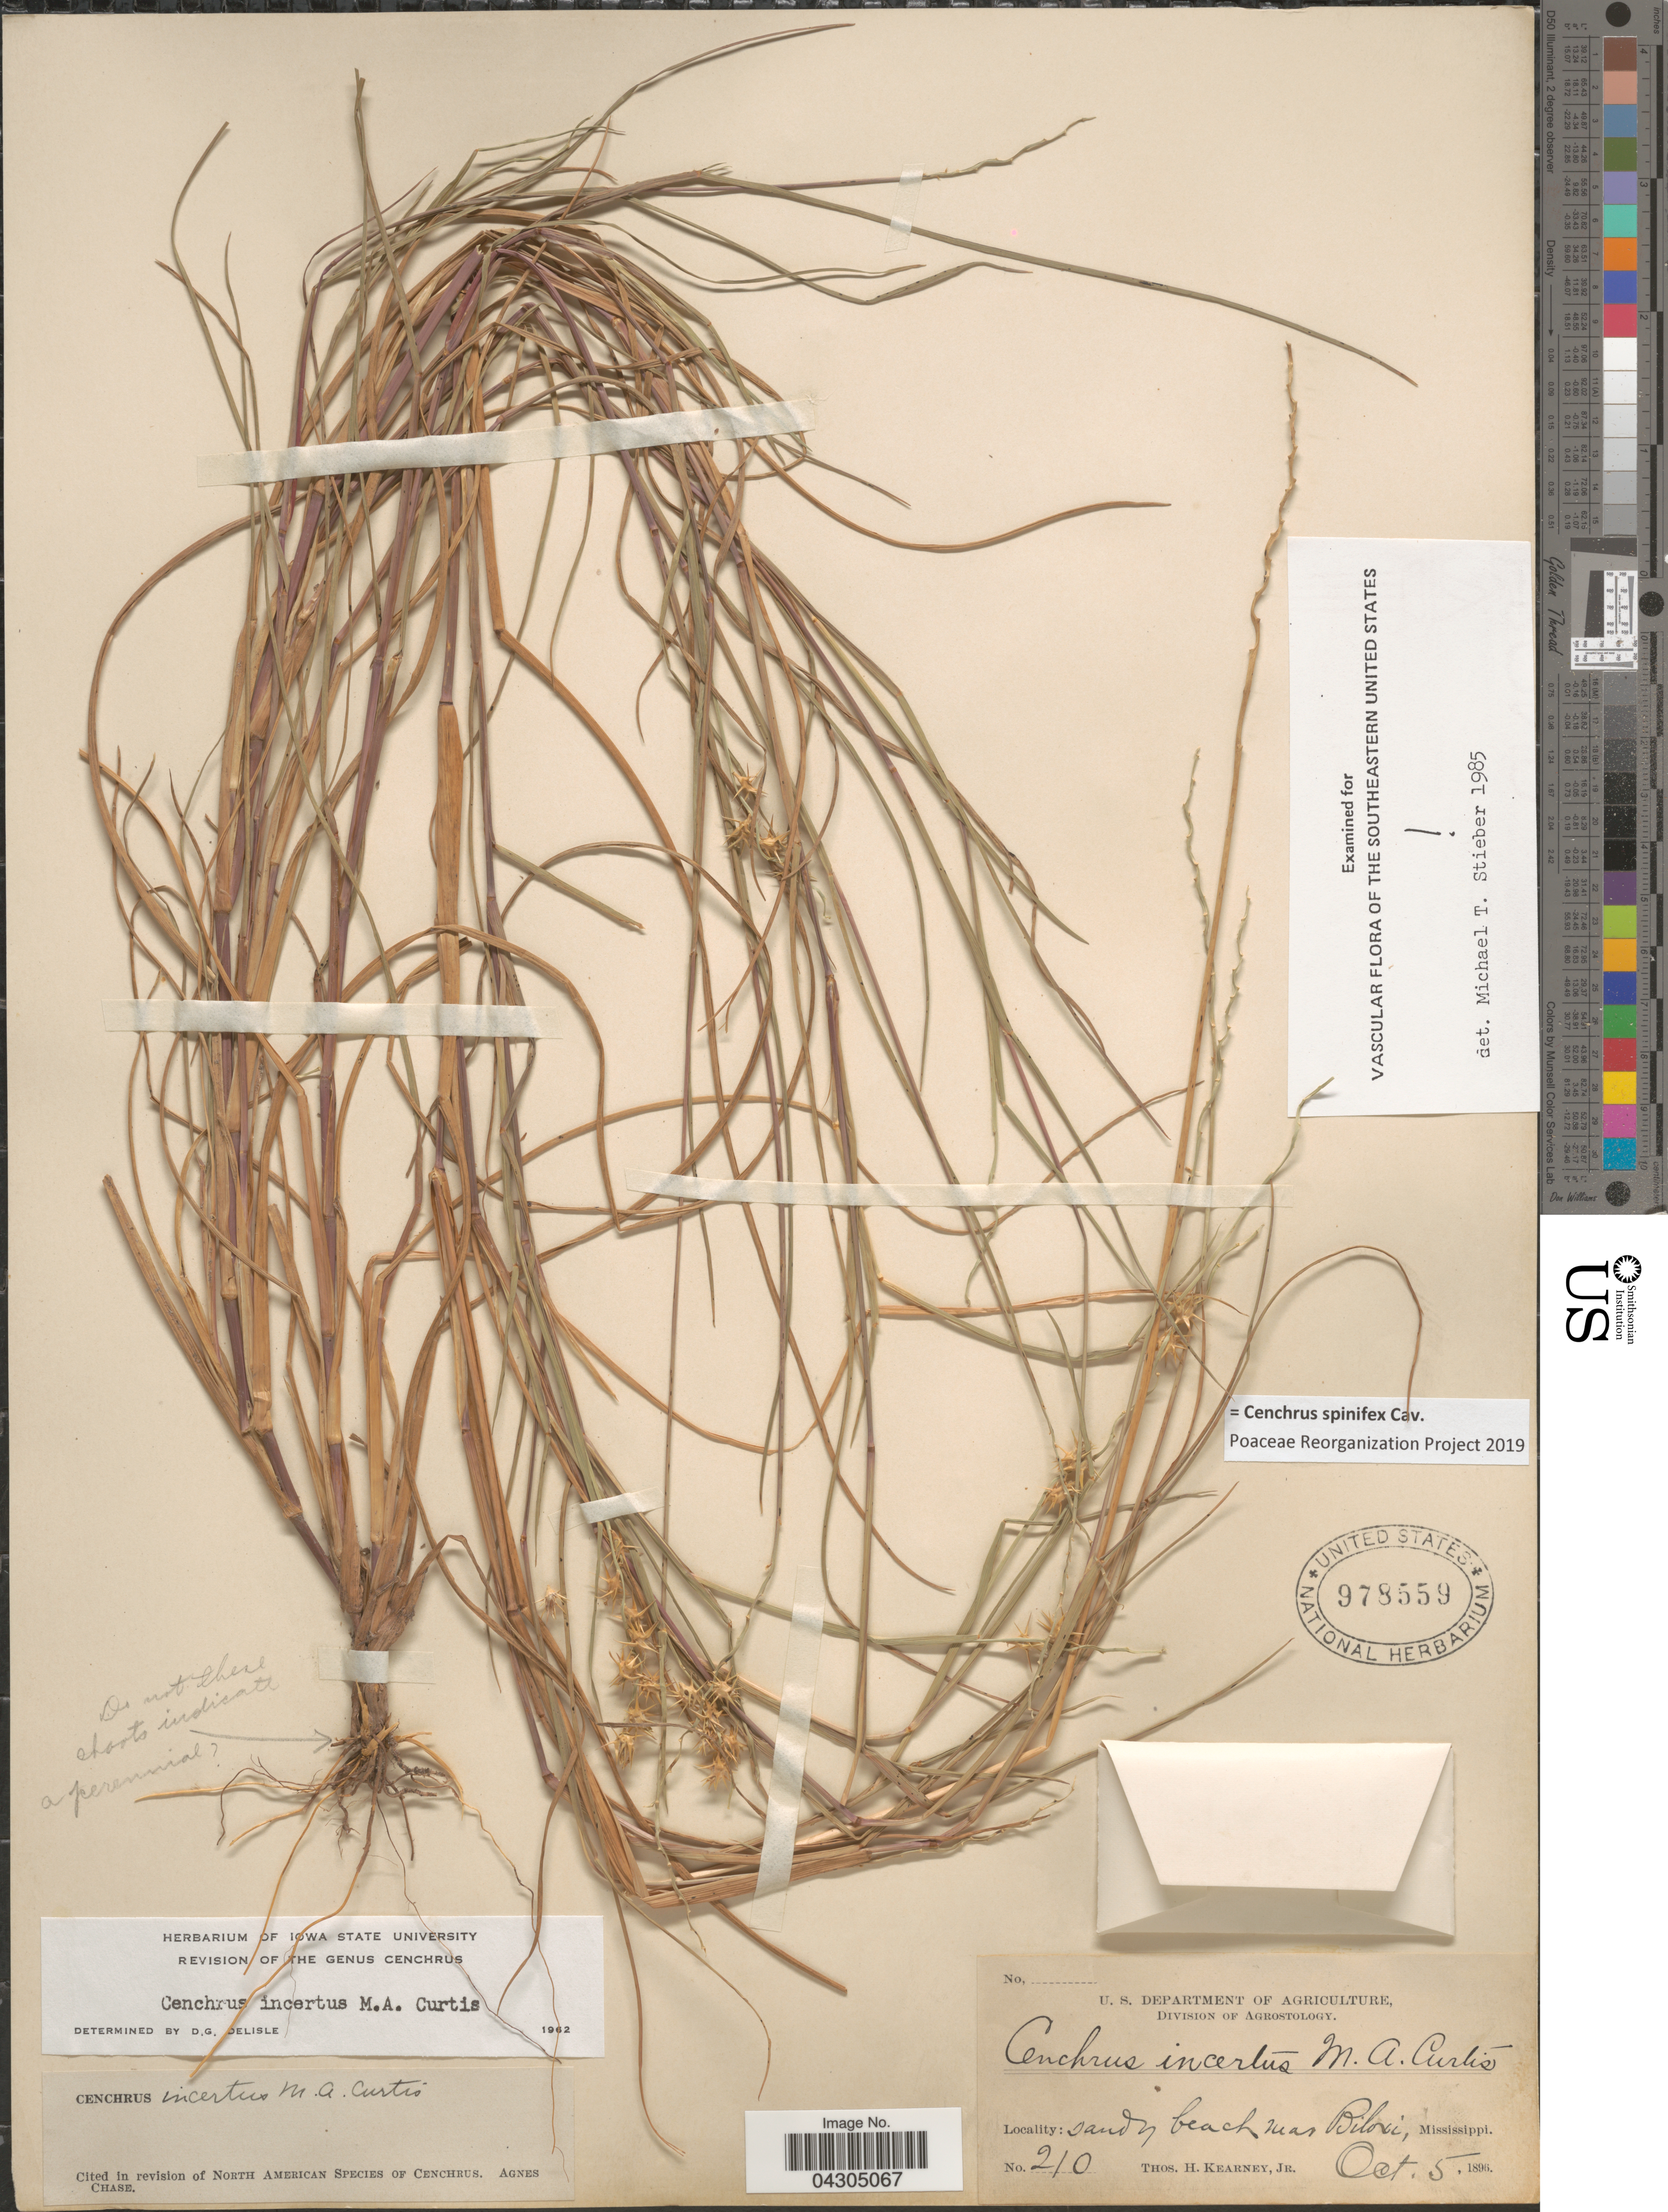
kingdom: Plantae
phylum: Tracheophyta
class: Liliopsida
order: Poales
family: Poaceae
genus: Cenchrus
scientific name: Cenchrus spinifex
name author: Cav.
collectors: T. H. Kearney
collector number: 210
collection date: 1896-10-05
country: United States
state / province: Mississippi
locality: Sandy beach near Biloxi.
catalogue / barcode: US 978559